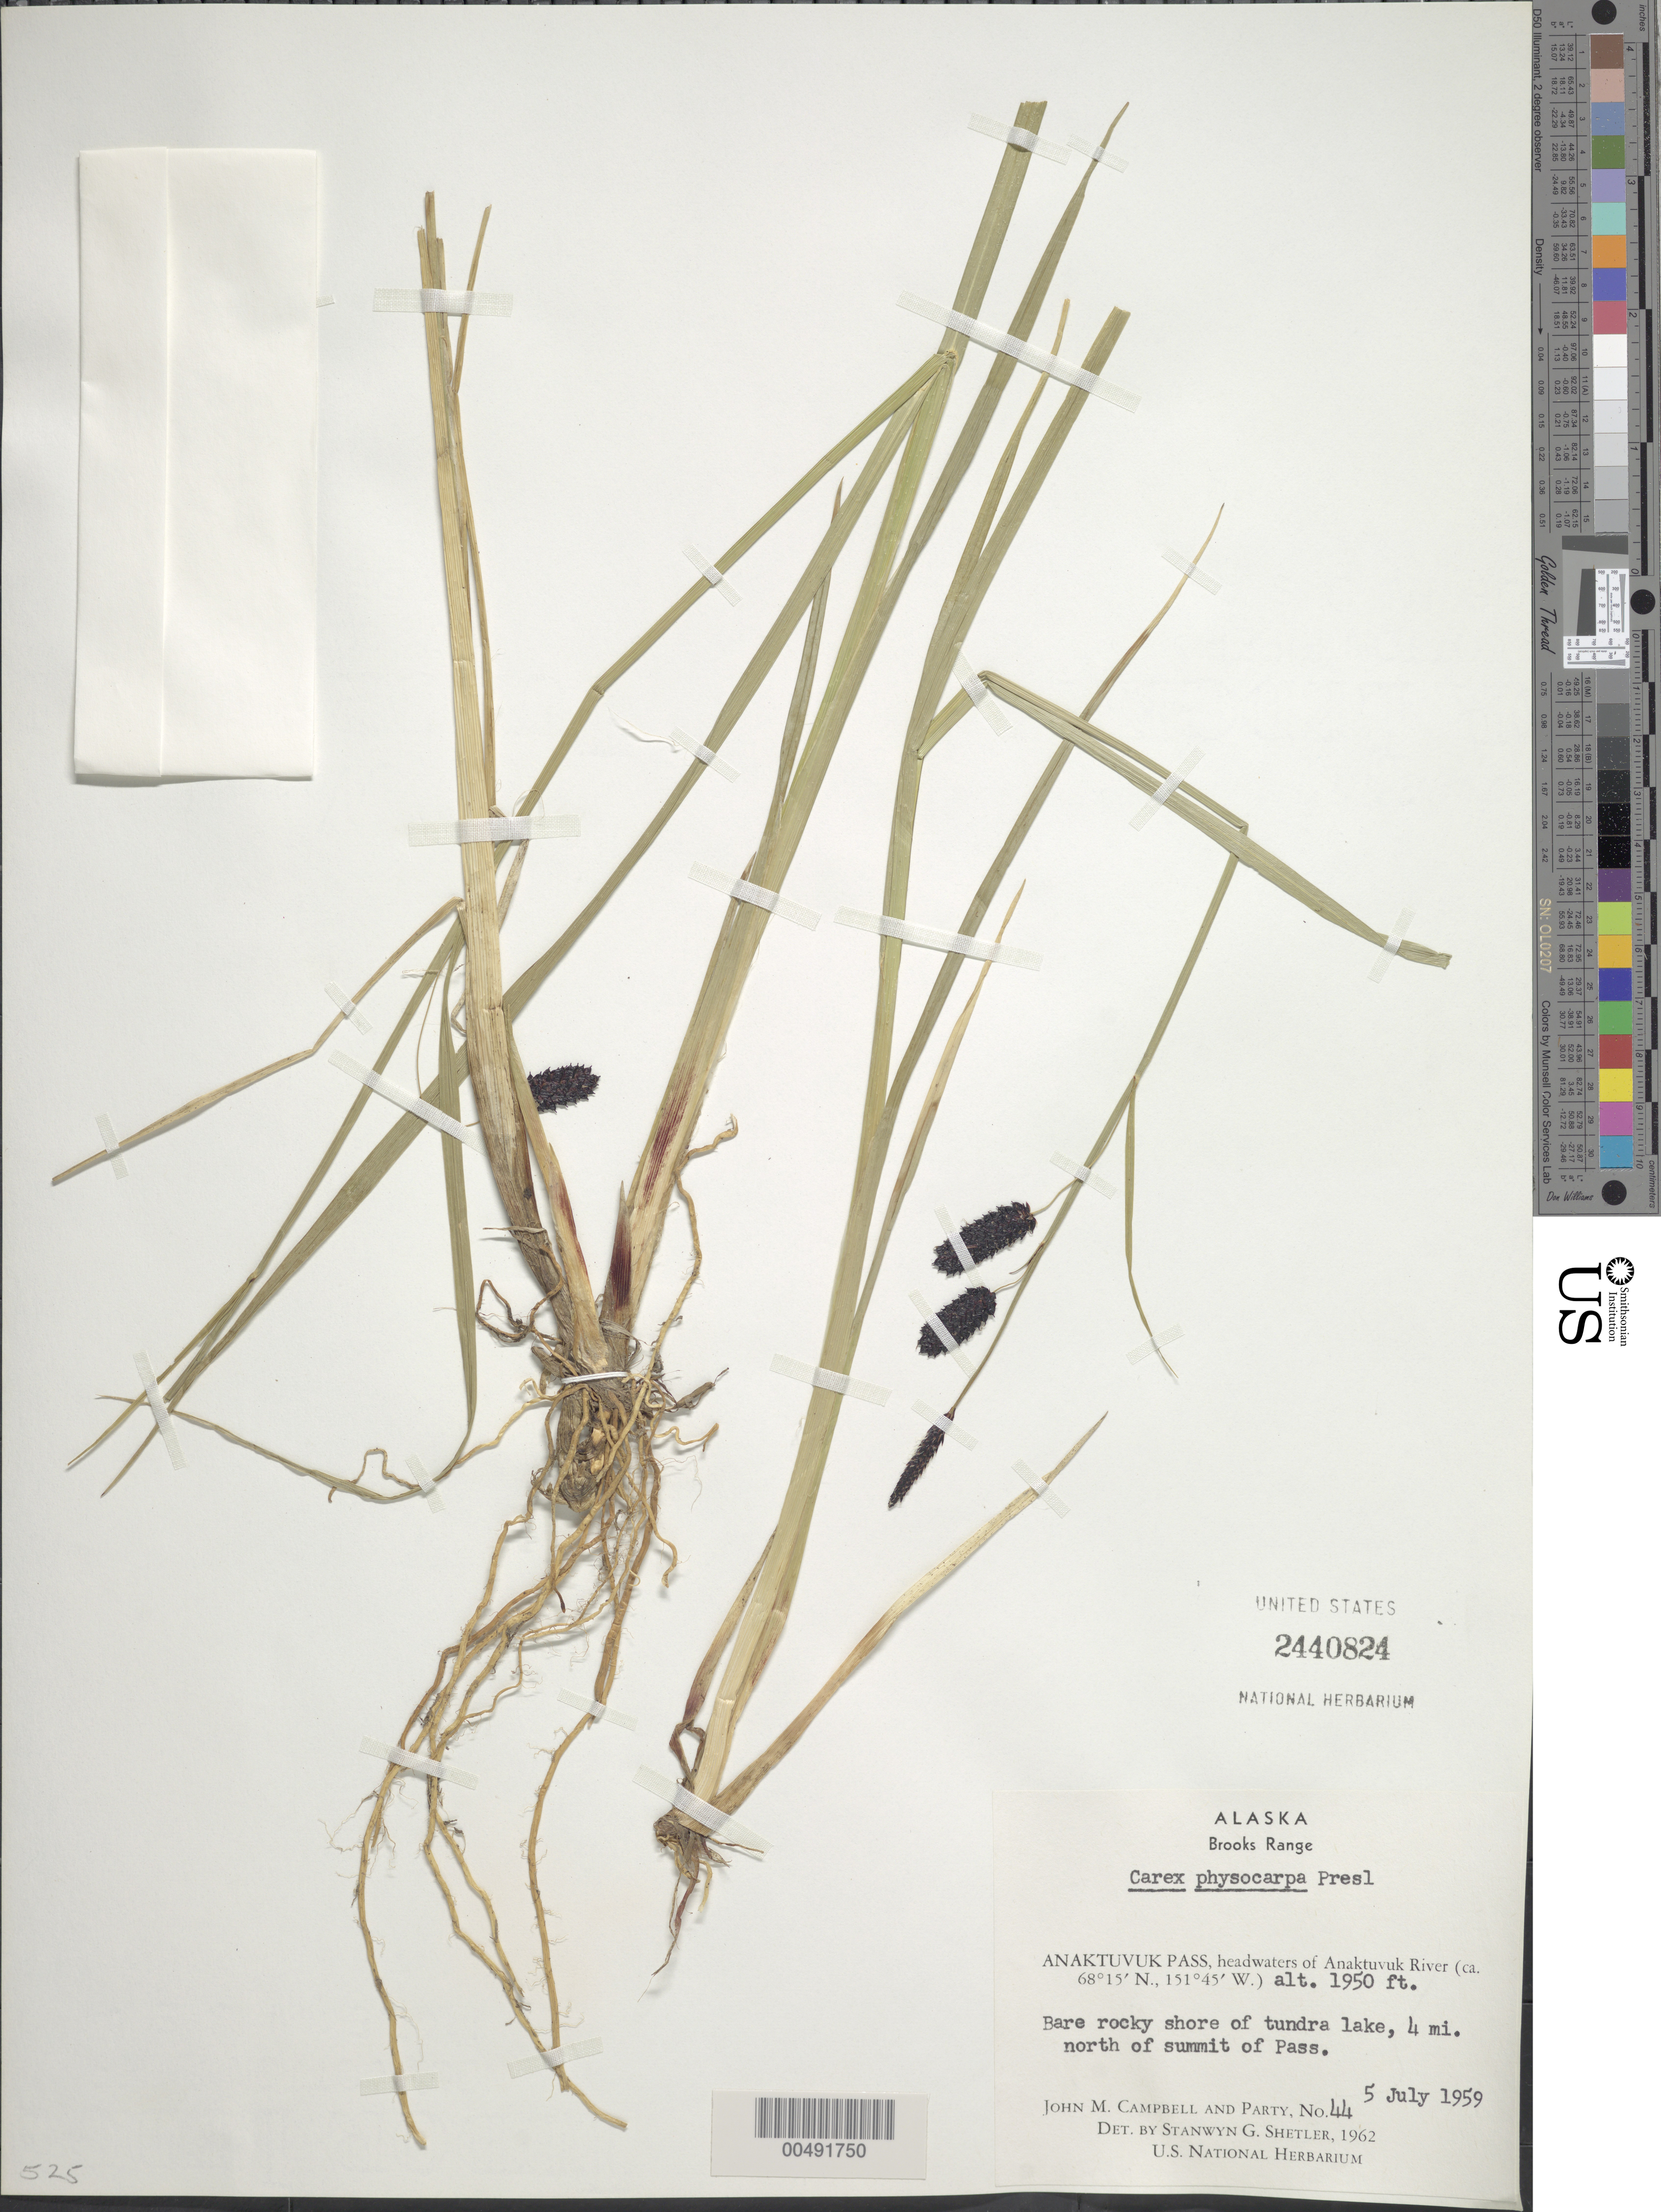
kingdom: Plantae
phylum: Tracheophyta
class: Liliopsida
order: Poales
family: Cyperaceae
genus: Carex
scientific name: Carex saxatilis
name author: L.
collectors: J. M. Campbell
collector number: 44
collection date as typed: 05 Jul 1959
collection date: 1959-07-05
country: United States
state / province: Alaska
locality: Brooks Range, 4 mi. N of summit of Anaktuvuk Pass, headwaters of the Anaktuvuk River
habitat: bare rocky shore of tundra lake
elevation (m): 594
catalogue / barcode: US 2440824